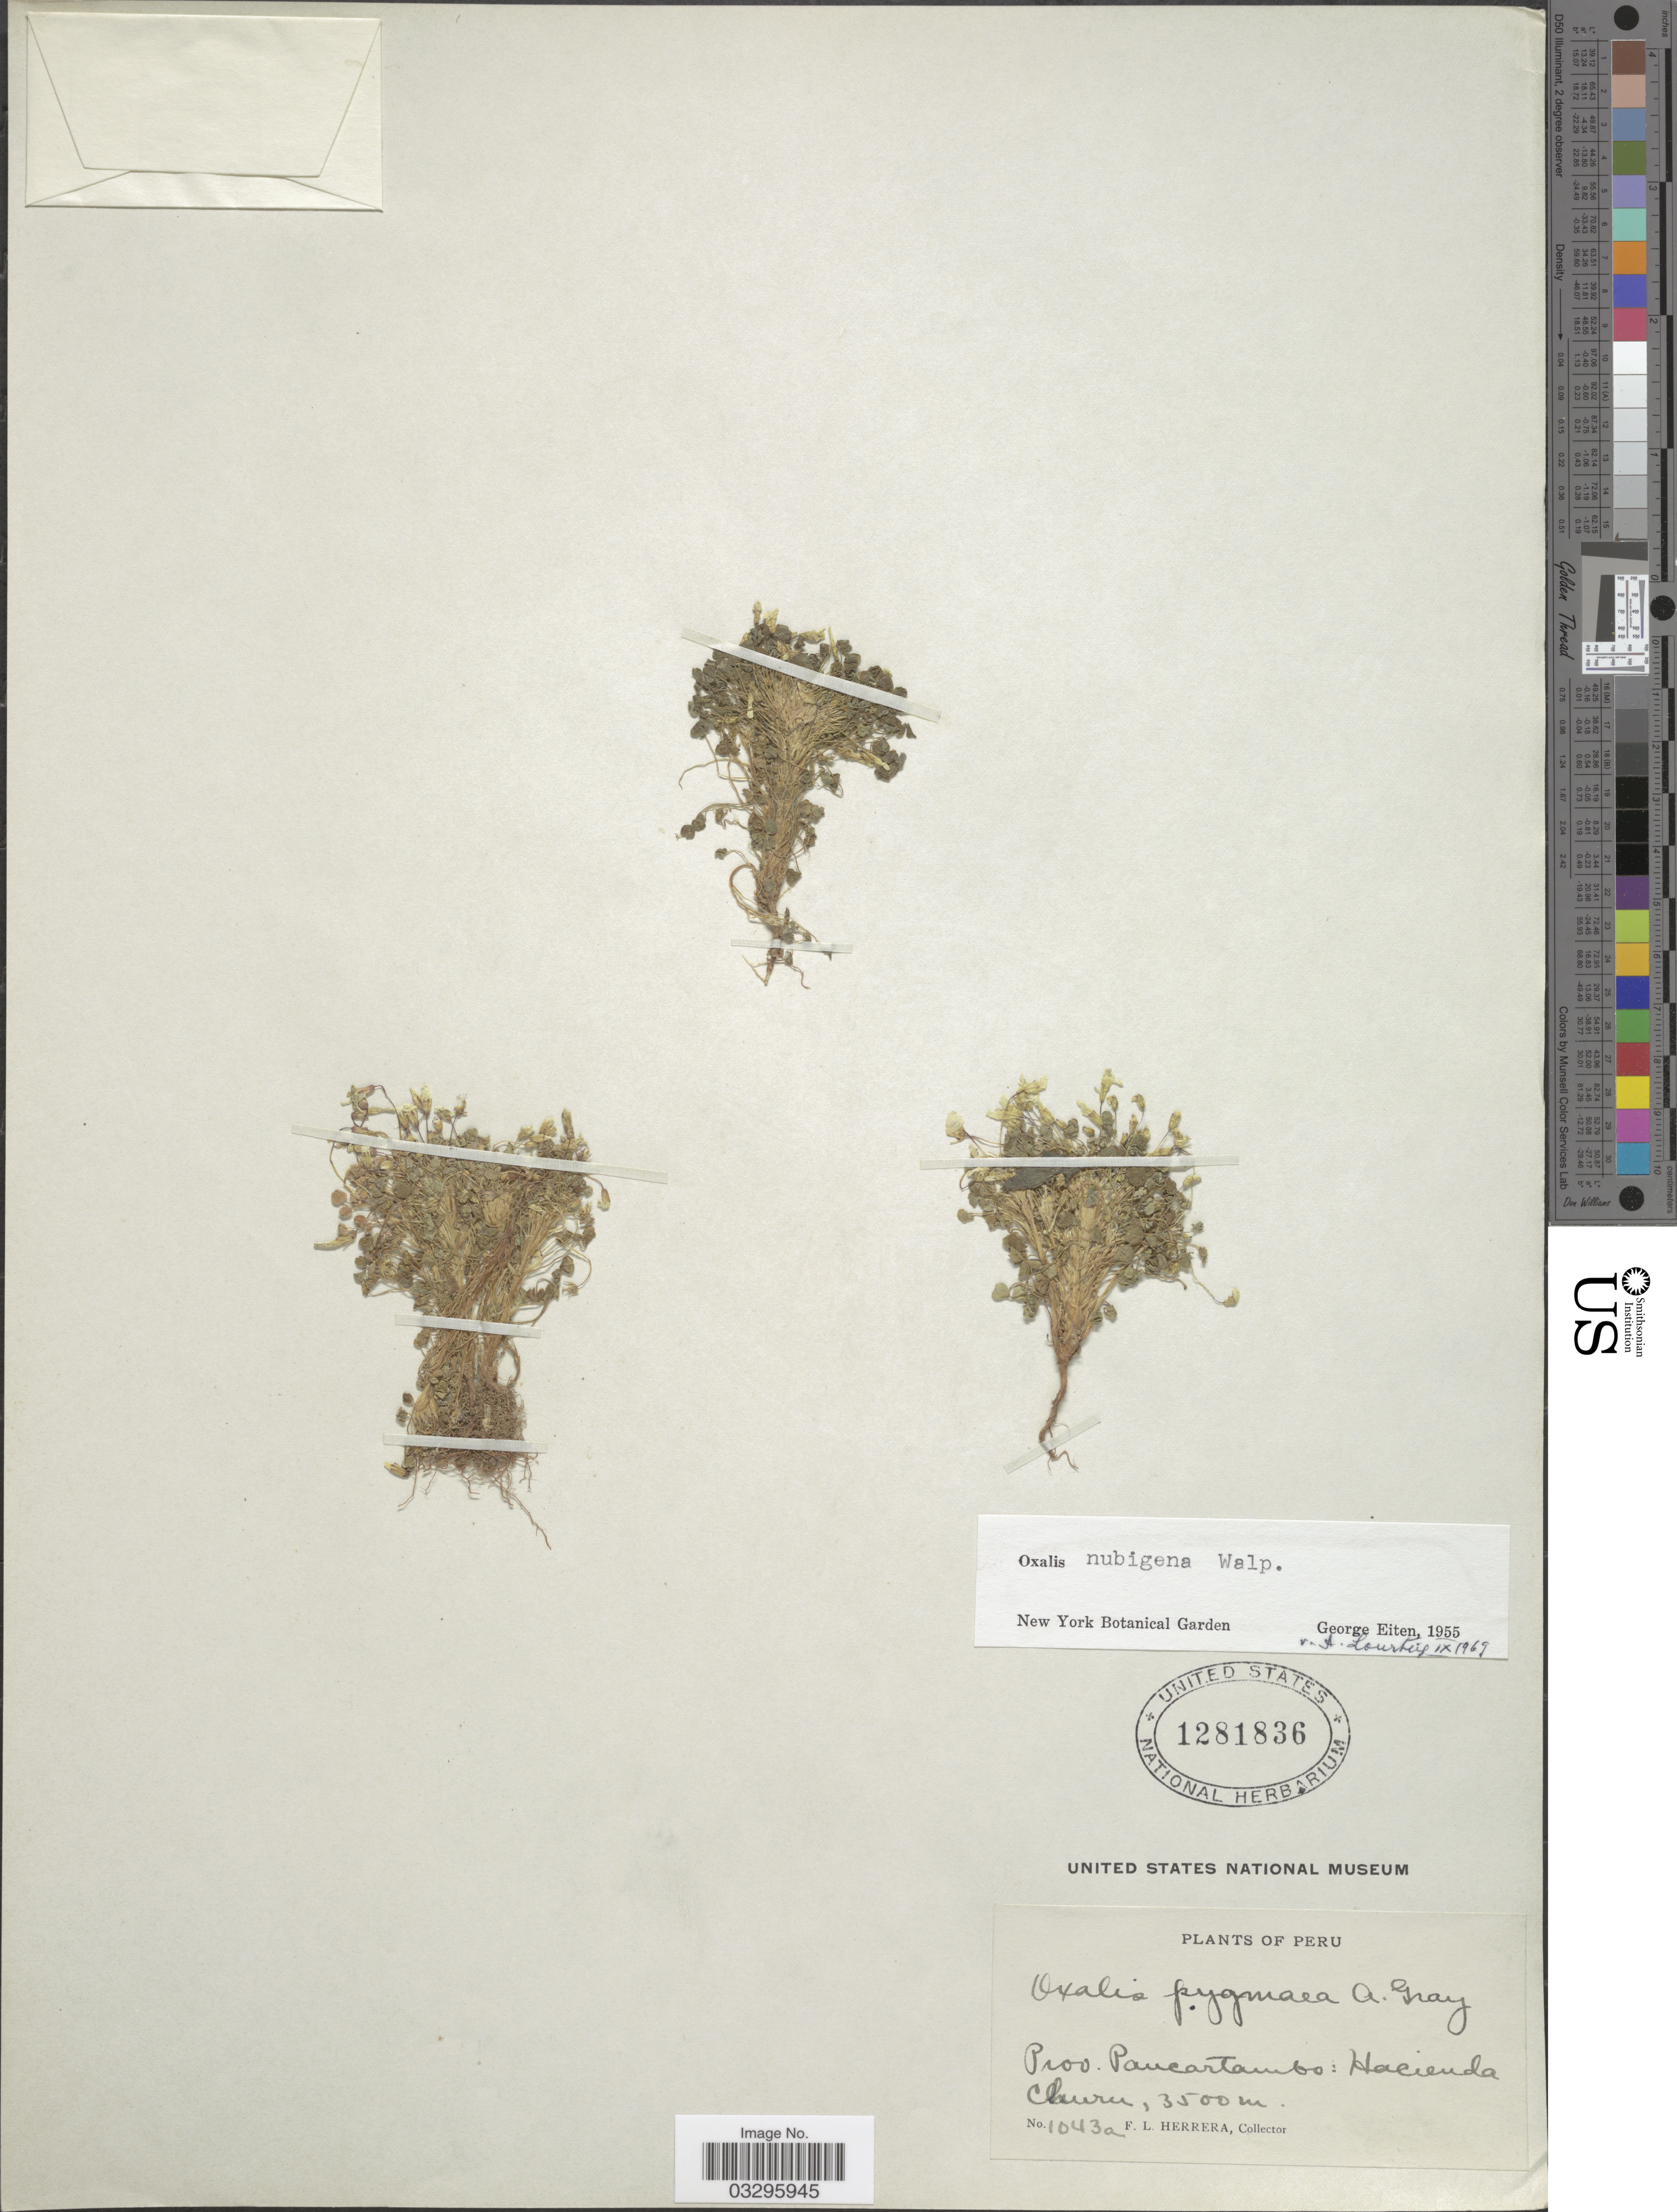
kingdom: Plantae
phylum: Tracheophyta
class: Magnoliopsida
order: Oxalidales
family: Oxalidaceae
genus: Oxalis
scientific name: Oxalis nubigena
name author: Walp.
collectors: F. L. Herrera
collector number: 1043a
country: Peru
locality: Paucartambo: Hacienda Churu.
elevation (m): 3500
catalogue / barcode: US 1281836